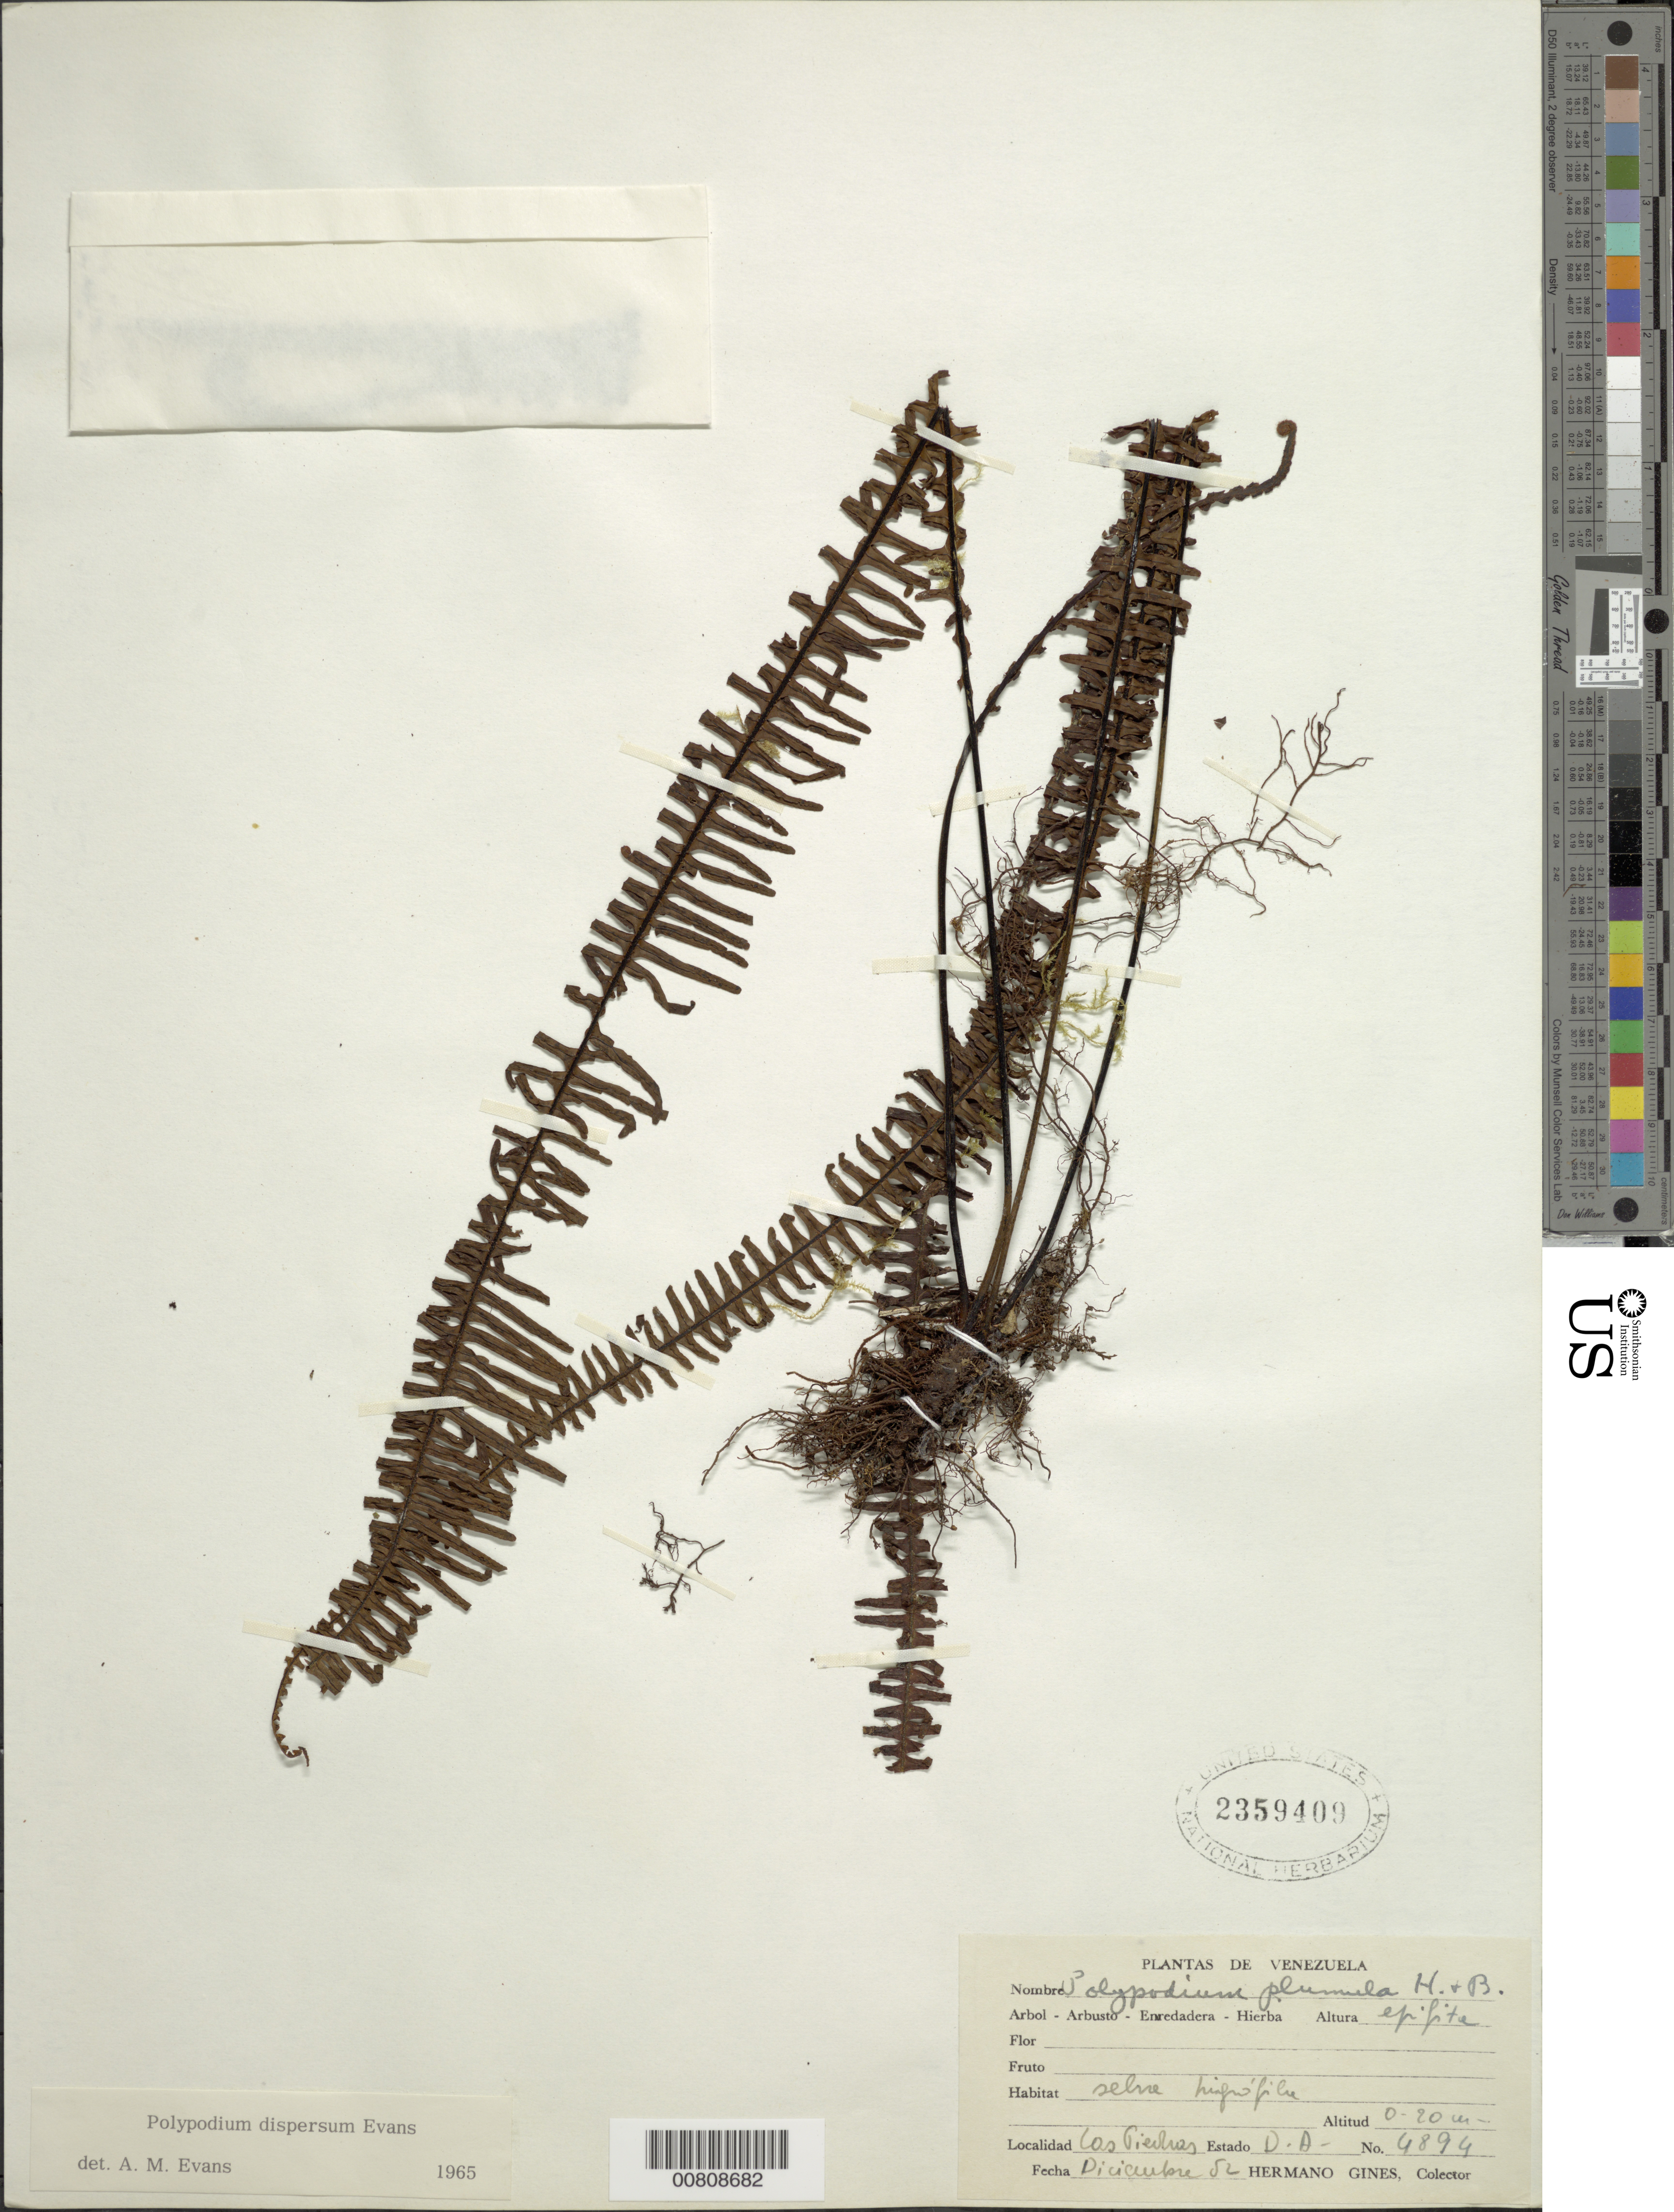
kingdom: Plantae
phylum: Tracheophyta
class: Polypodiopsida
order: Polypodiales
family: Polypodiaceae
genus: Pecluma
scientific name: Pecluma dispersa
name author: (A.M. Evans) M.G. Price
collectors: H. Gines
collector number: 4894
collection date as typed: Dec-52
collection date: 1952-12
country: Venezuela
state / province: Delta Amacuro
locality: Las Piedras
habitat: Selva higrofila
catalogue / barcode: US 2359409